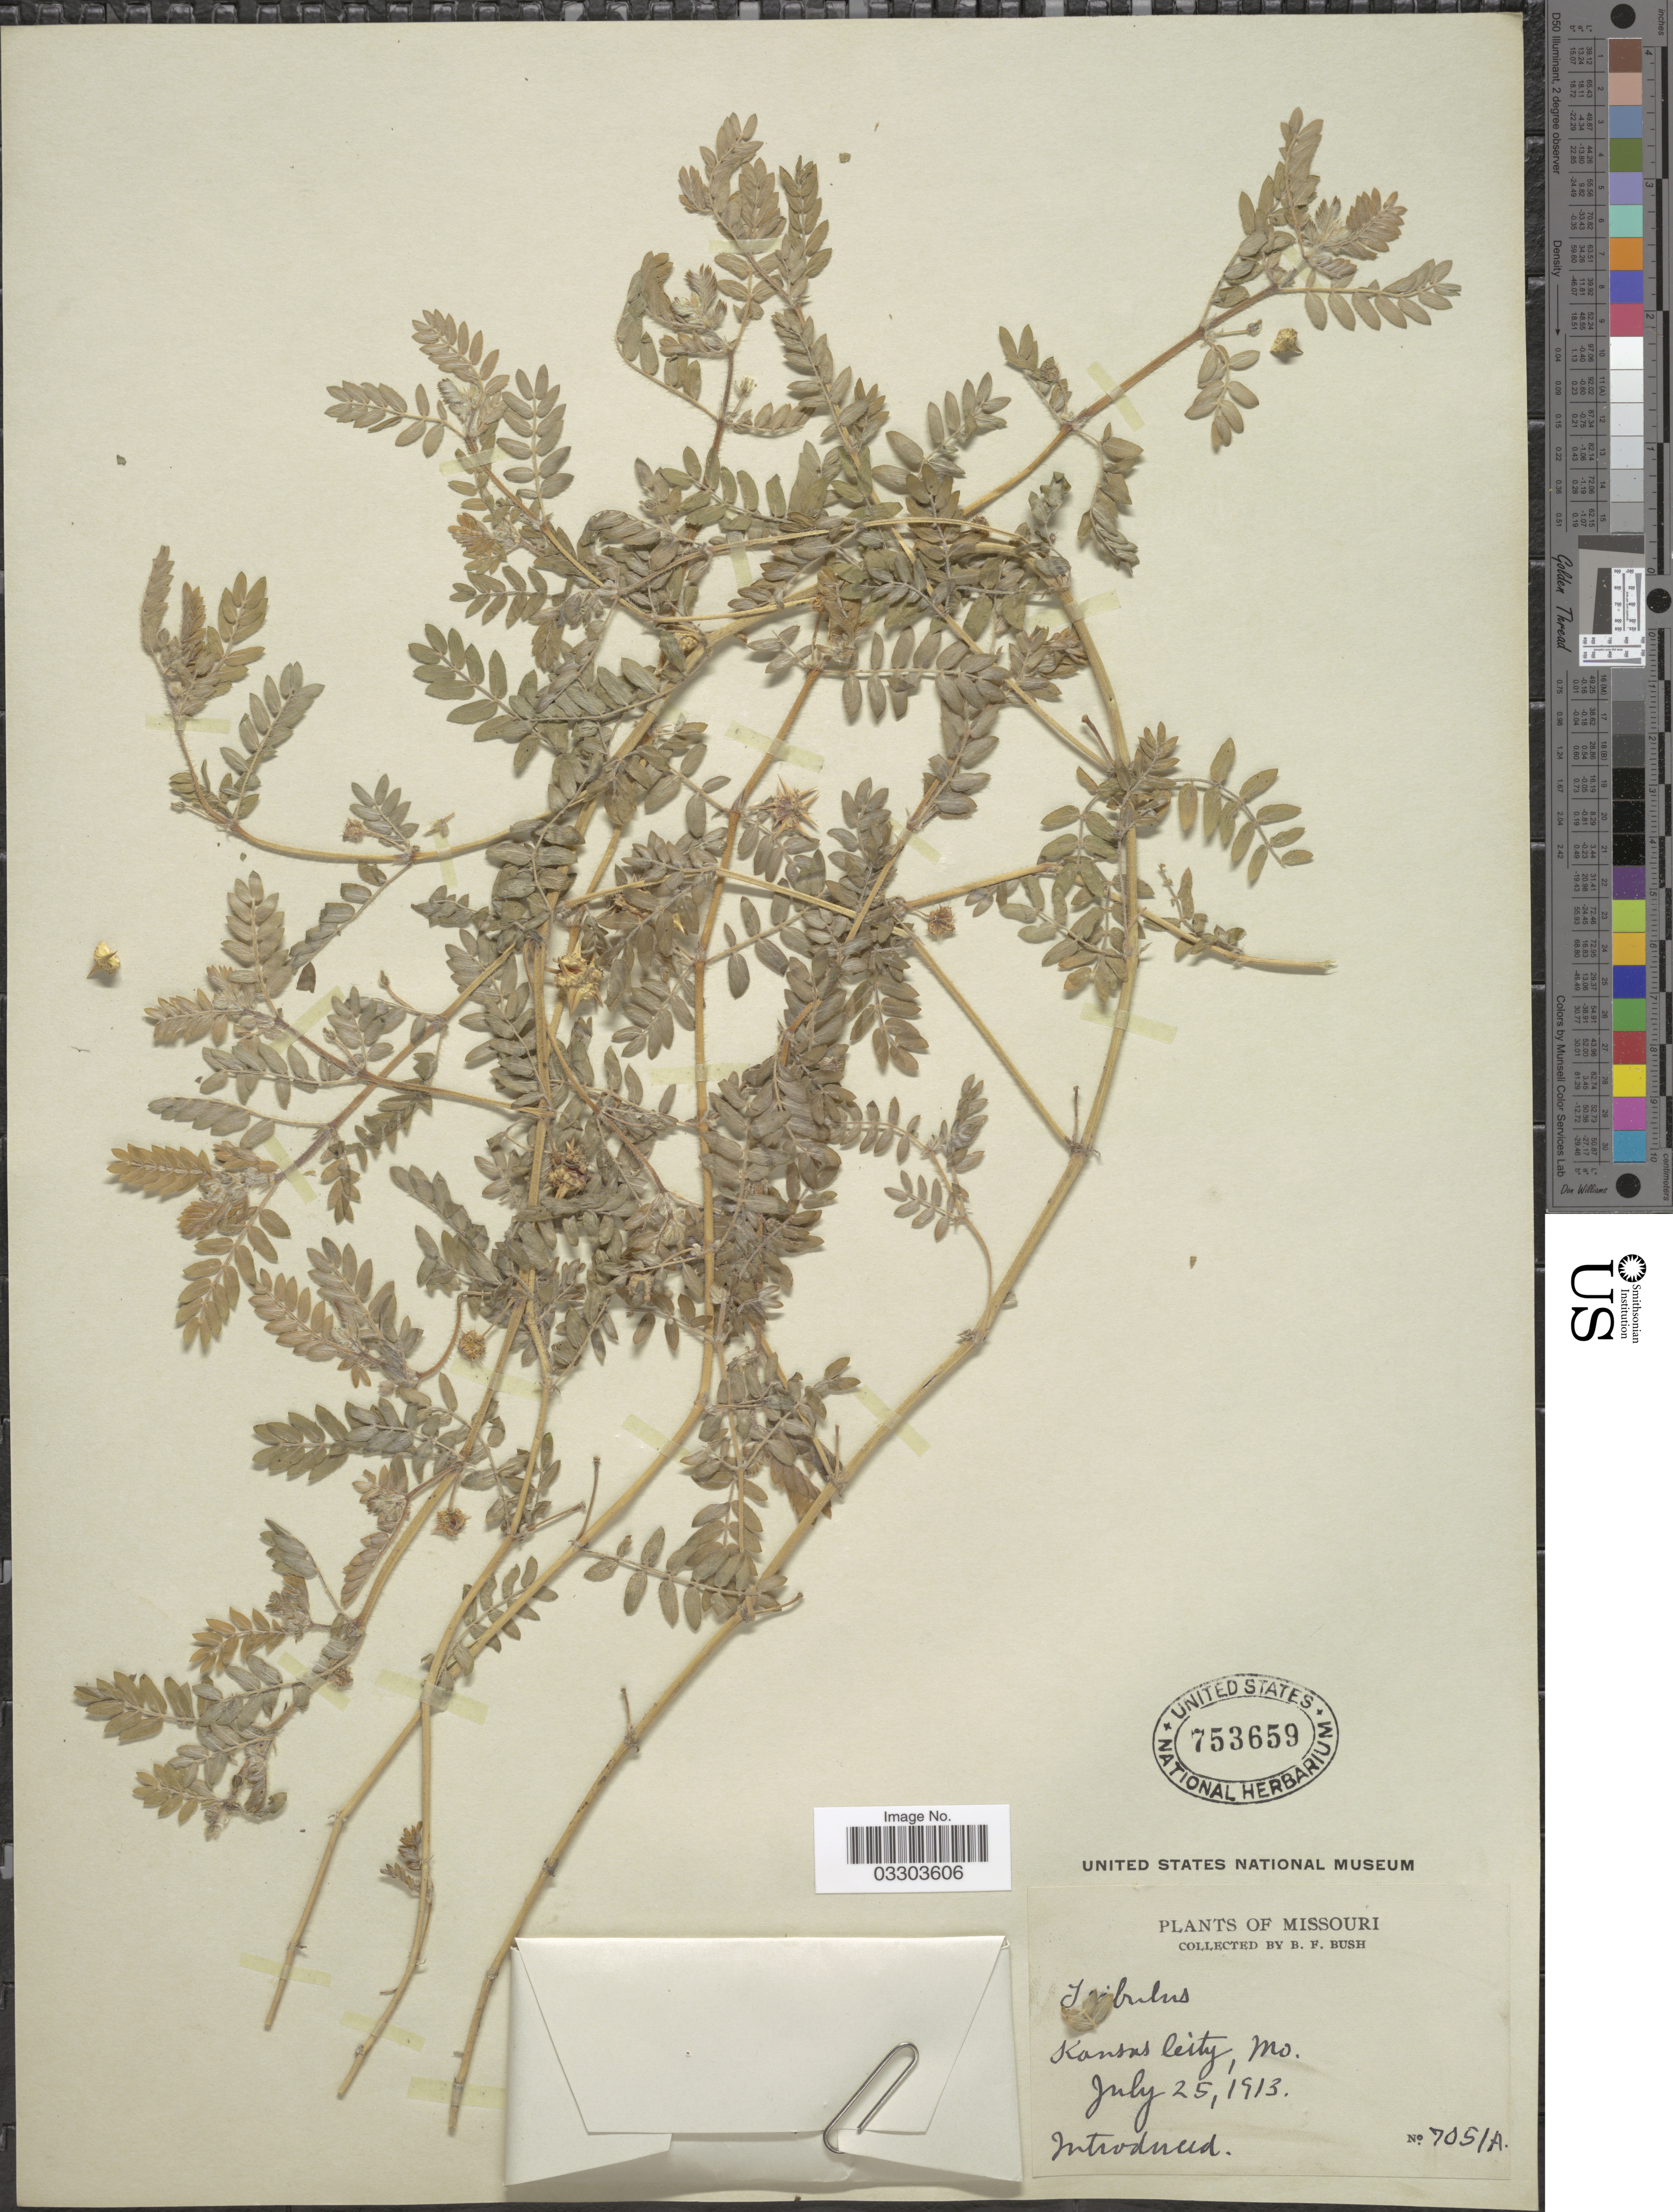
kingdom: Plantae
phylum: Tracheophyta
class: Magnoliopsida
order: Zygophyllales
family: Zygophyllaceae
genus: Tribulus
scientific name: Tribulus terrestris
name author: L.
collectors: B. F. Bush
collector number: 7051A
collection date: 1913-07-25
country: United States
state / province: Missouri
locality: Kansas City, Mo.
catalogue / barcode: US 753659